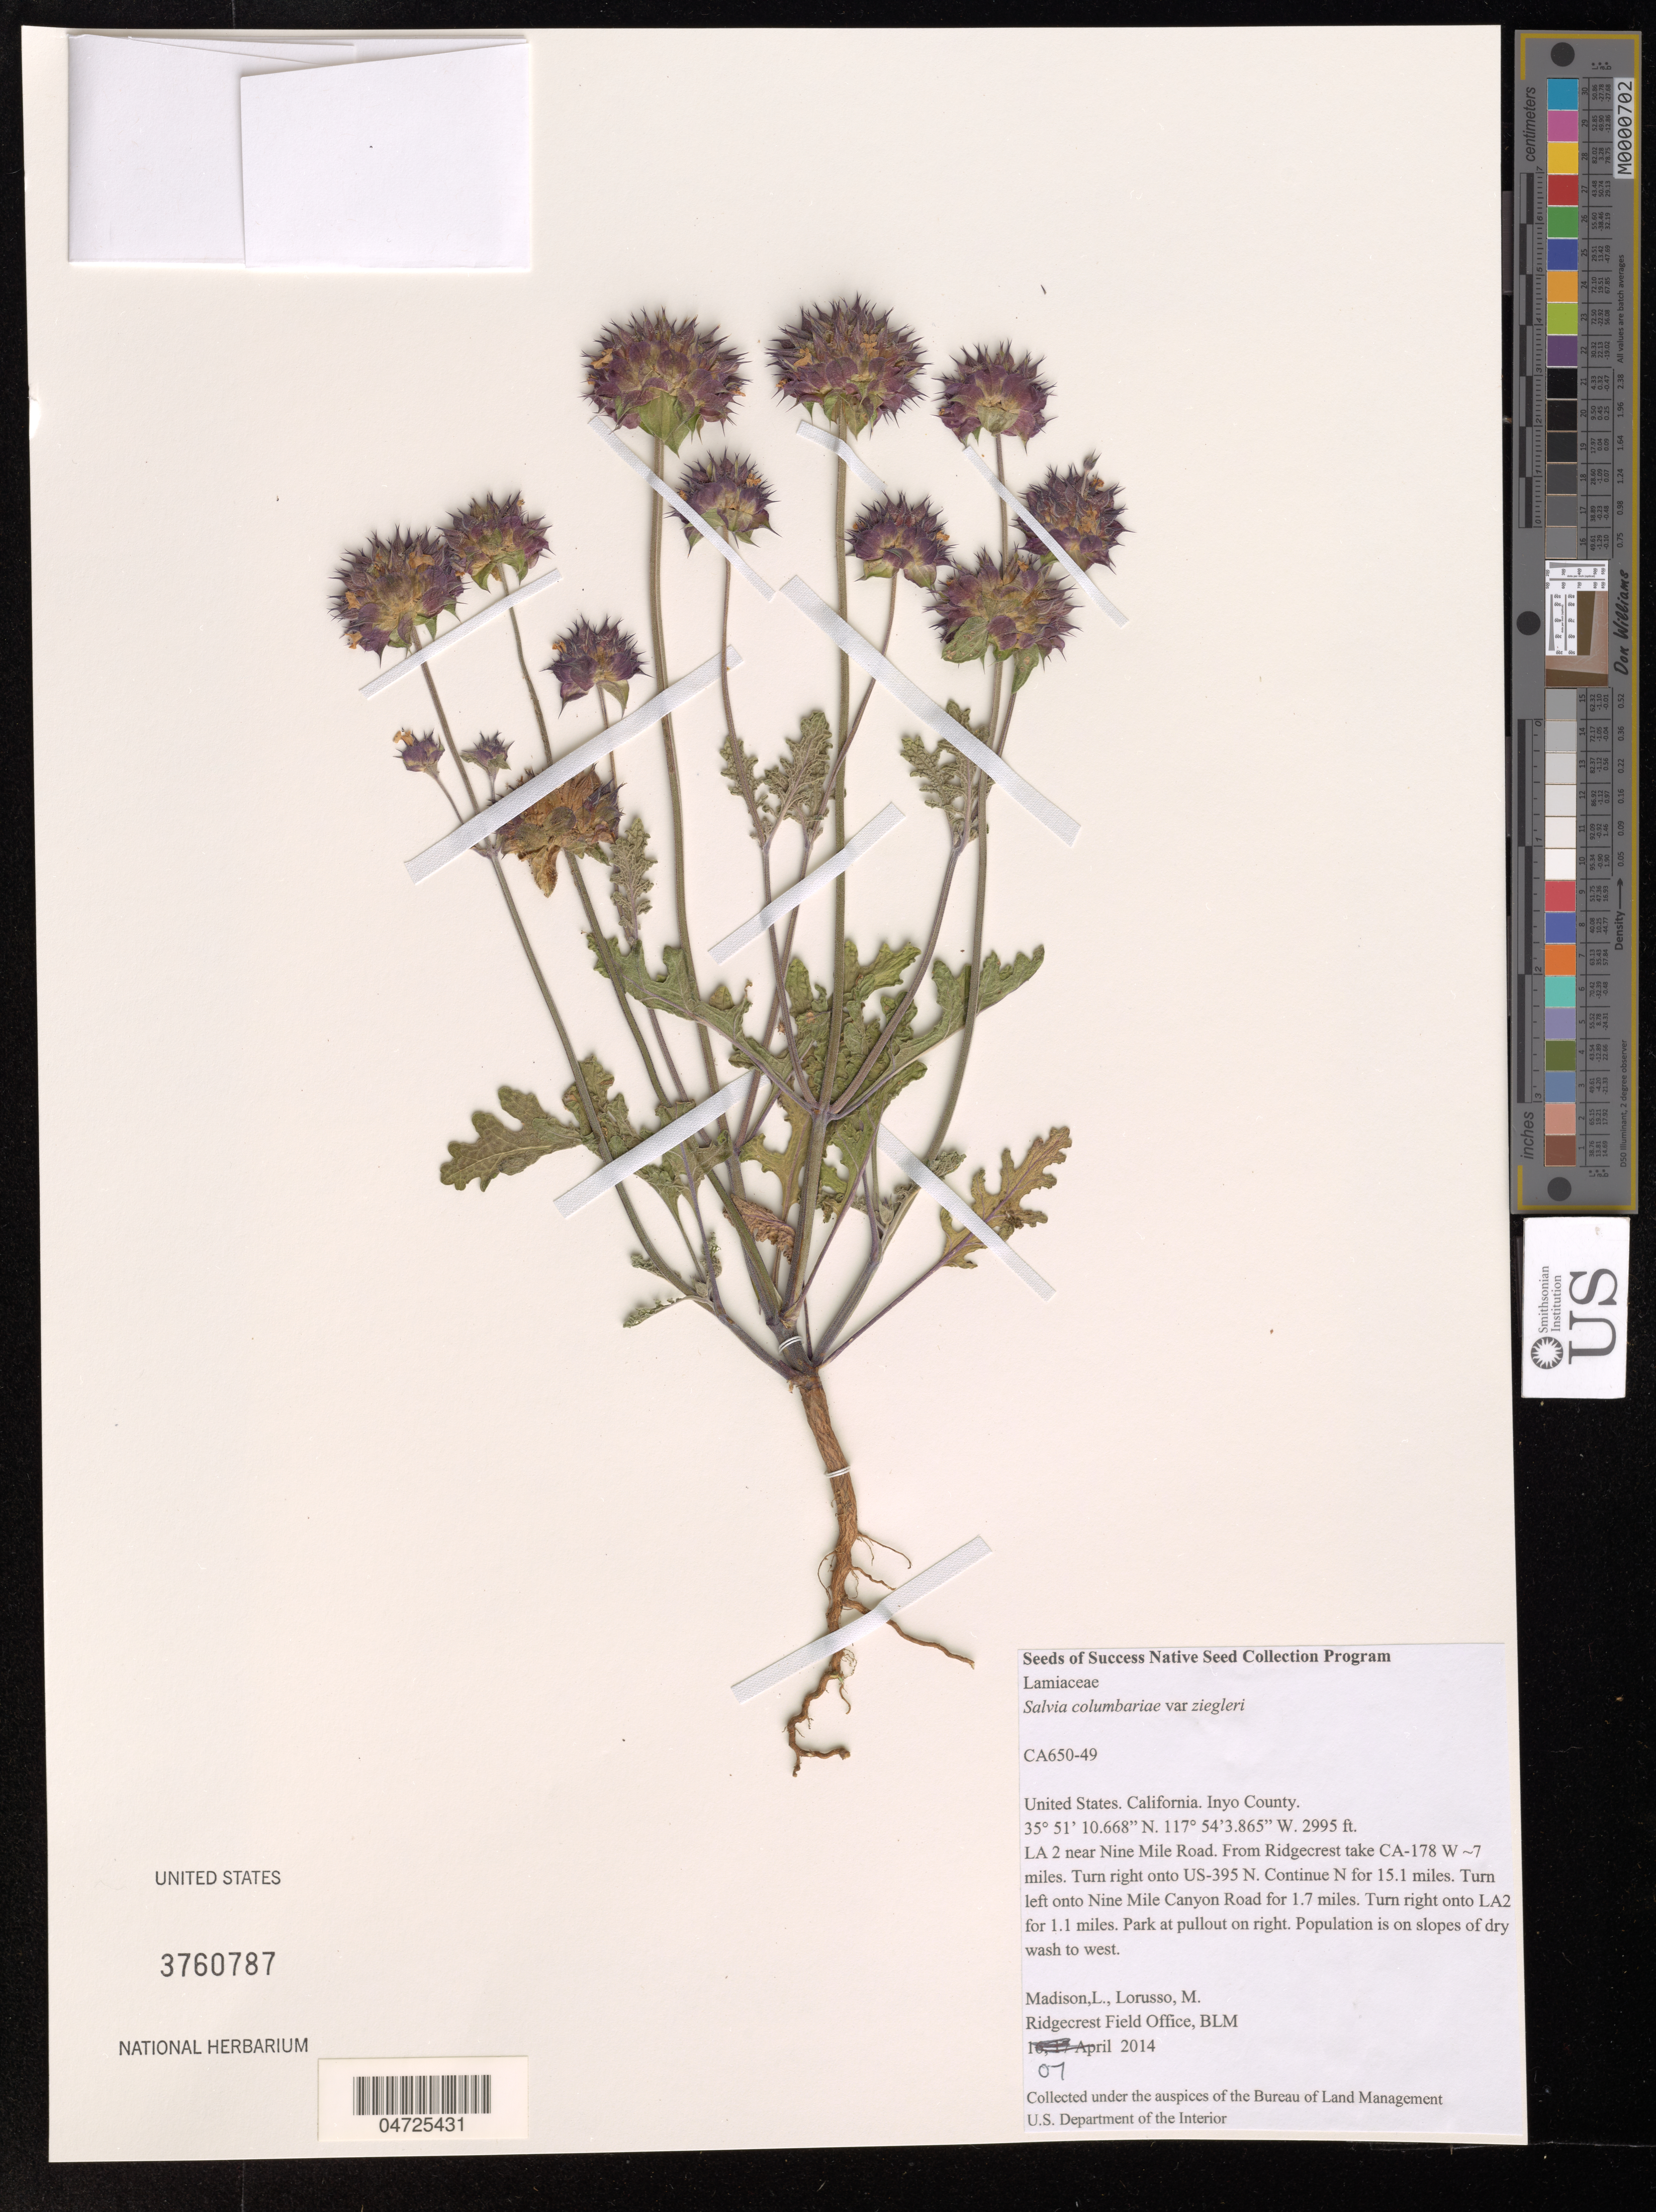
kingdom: Plantae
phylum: Tracheophyta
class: Magnoliopsida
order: Lamiales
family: Lamiaceae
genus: Salvia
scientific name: Salvia columbariae var. ziegleri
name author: Munz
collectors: L. Madison & M. Lorusso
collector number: CA650-49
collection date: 2014-04-07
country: United States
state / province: California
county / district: Inyo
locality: Inyo County. LA 2 near Nine Mile Road. From Ridgecrest take CA-178 W ~7 miles. Turn right onto US-395N. Continue N for 15.1 miles. Turn left onto Nine Mile Canyon Road for 1.7 miles. Turn right onto LA2 for 1.1 miles. Park at pullout on right.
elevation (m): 913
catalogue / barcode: US 3760787